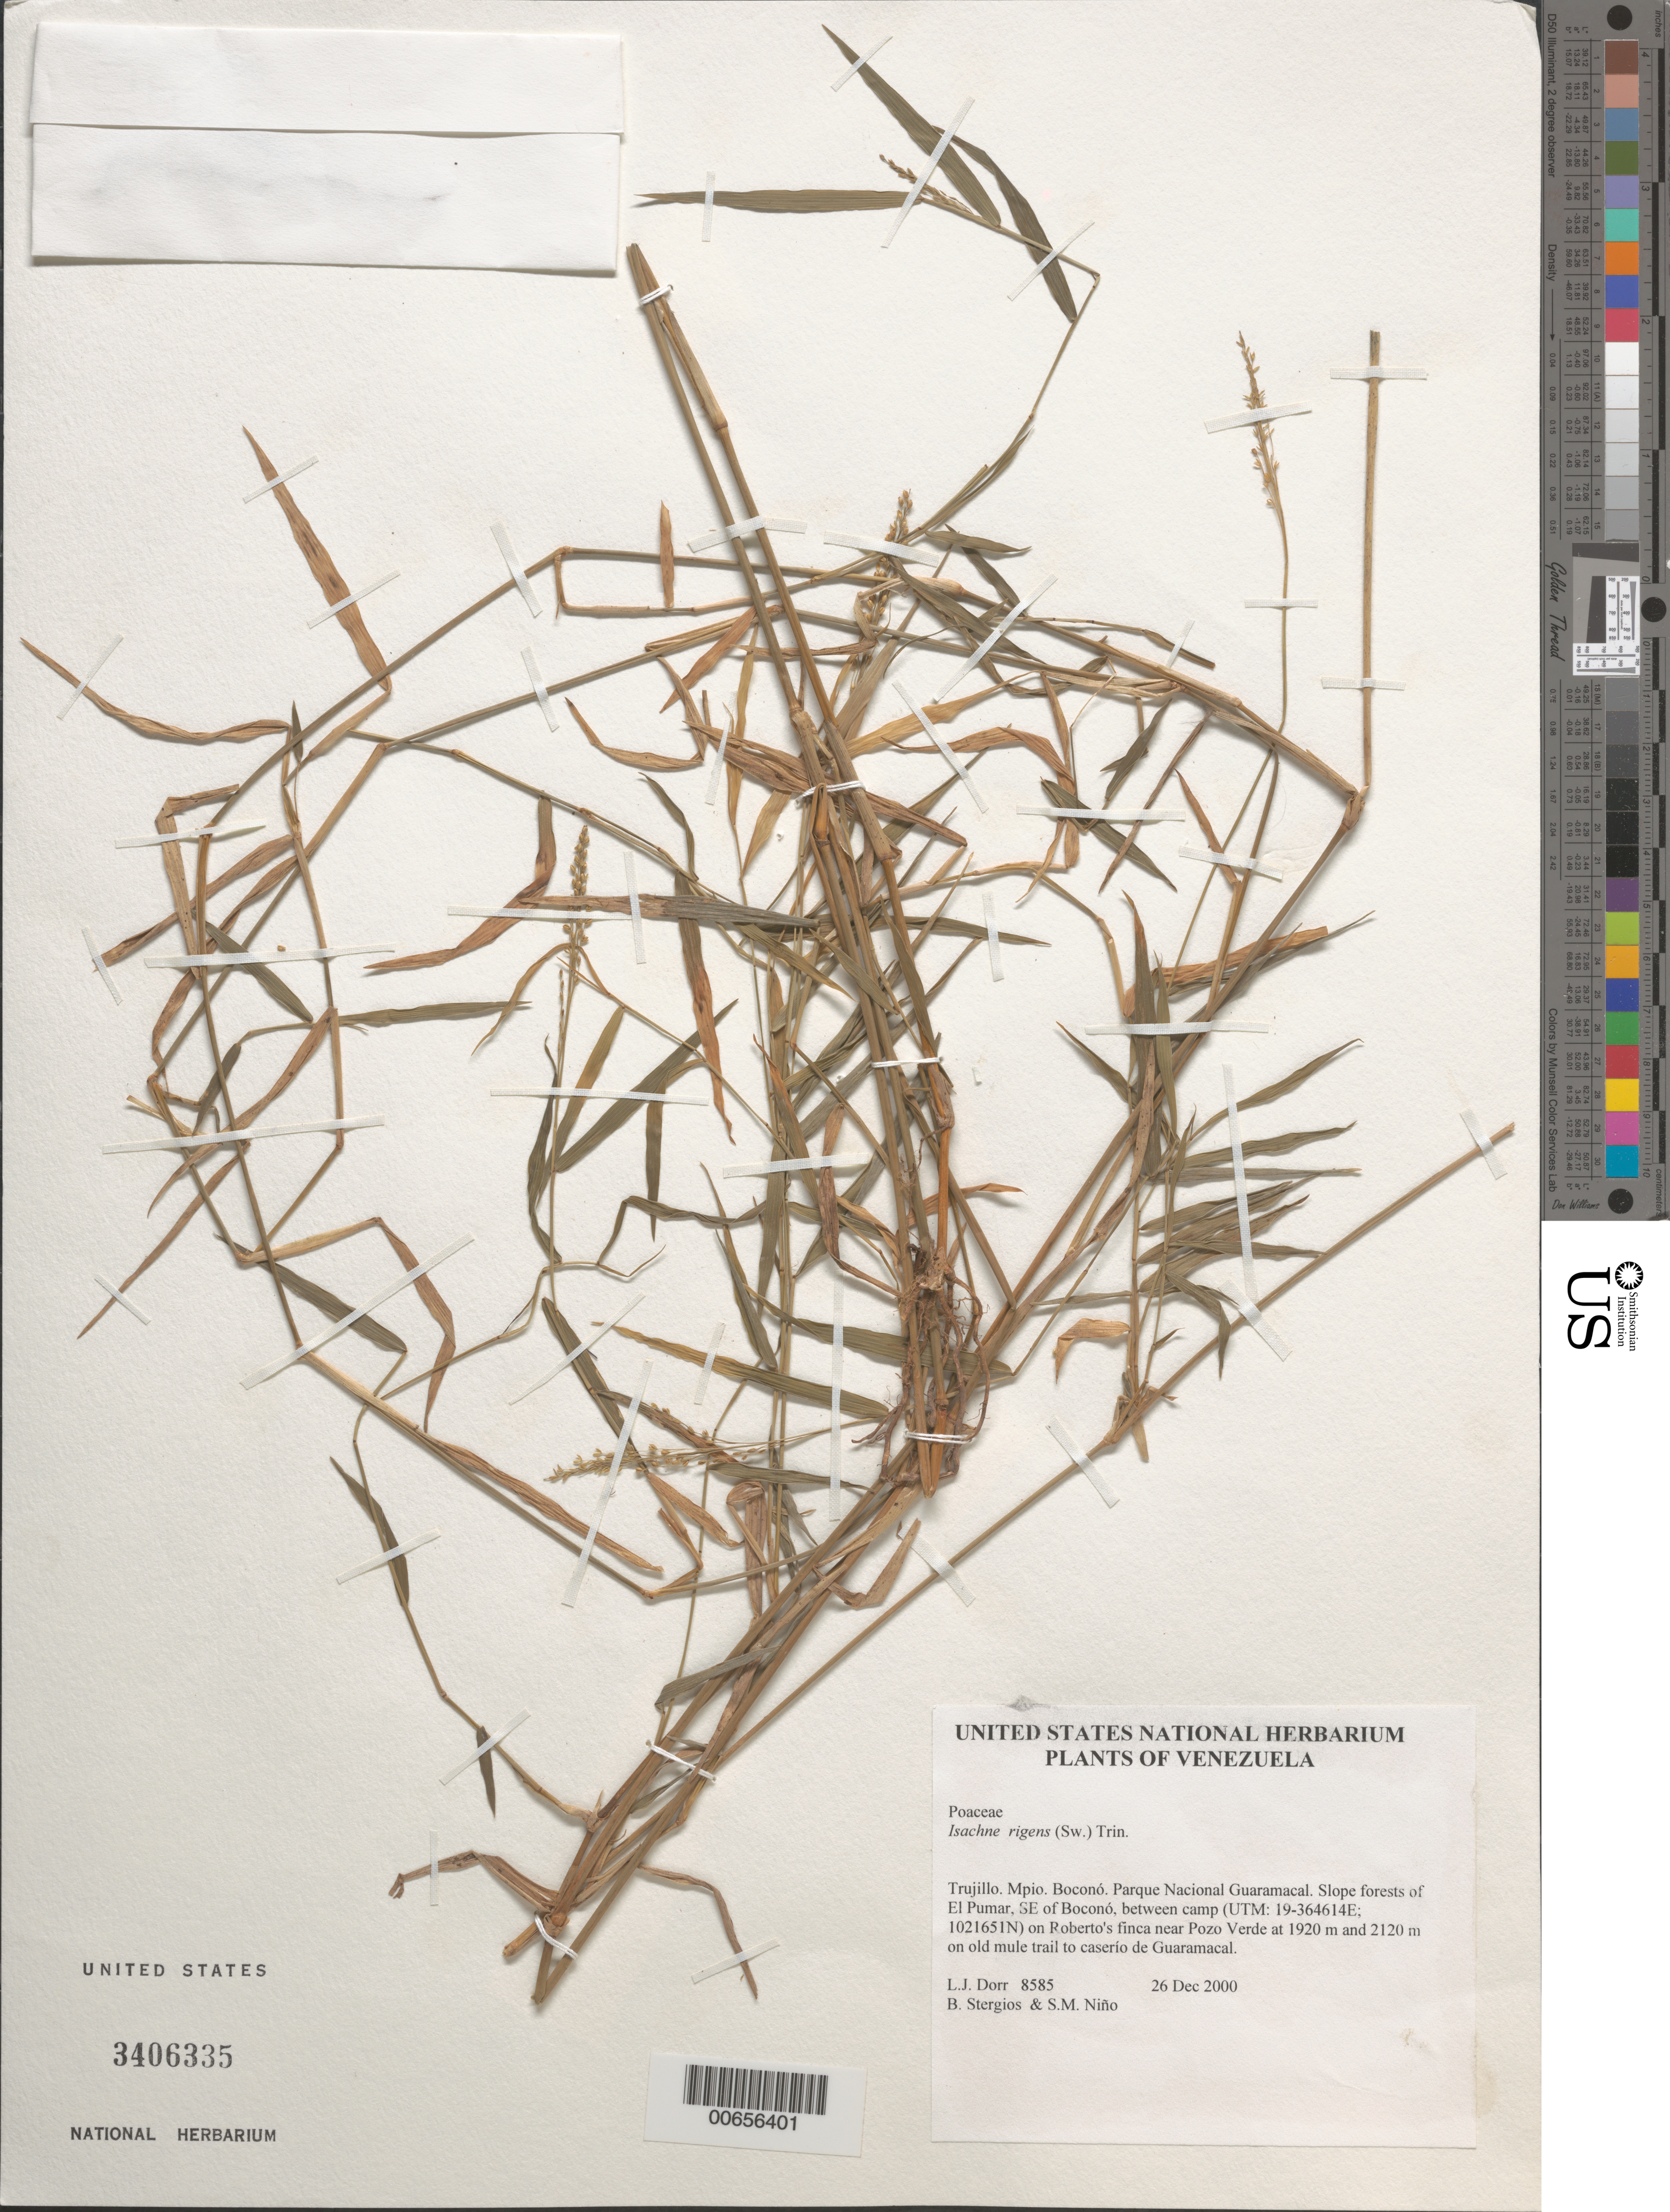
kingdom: Plantae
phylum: Tracheophyta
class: Liliopsida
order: Poales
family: Poaceae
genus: Isachne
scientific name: Isachne rigens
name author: (Sw.) Trin.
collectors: L. J. Dorr, B. G. Stergios & S. M. Niño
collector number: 8585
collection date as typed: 26 Dec 2000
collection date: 2000-12-26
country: Venezuela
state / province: Trujillo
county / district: Boconó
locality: Parque Nacional Guaramacal. El Pumar, SE of Boconó, between camp on Roberto's finca near Pozo Verde at 1920 m and 2120 m on old mule trail to caserío de Guaramacal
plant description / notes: MO, PORT, US, VEN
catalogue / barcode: US 3406335